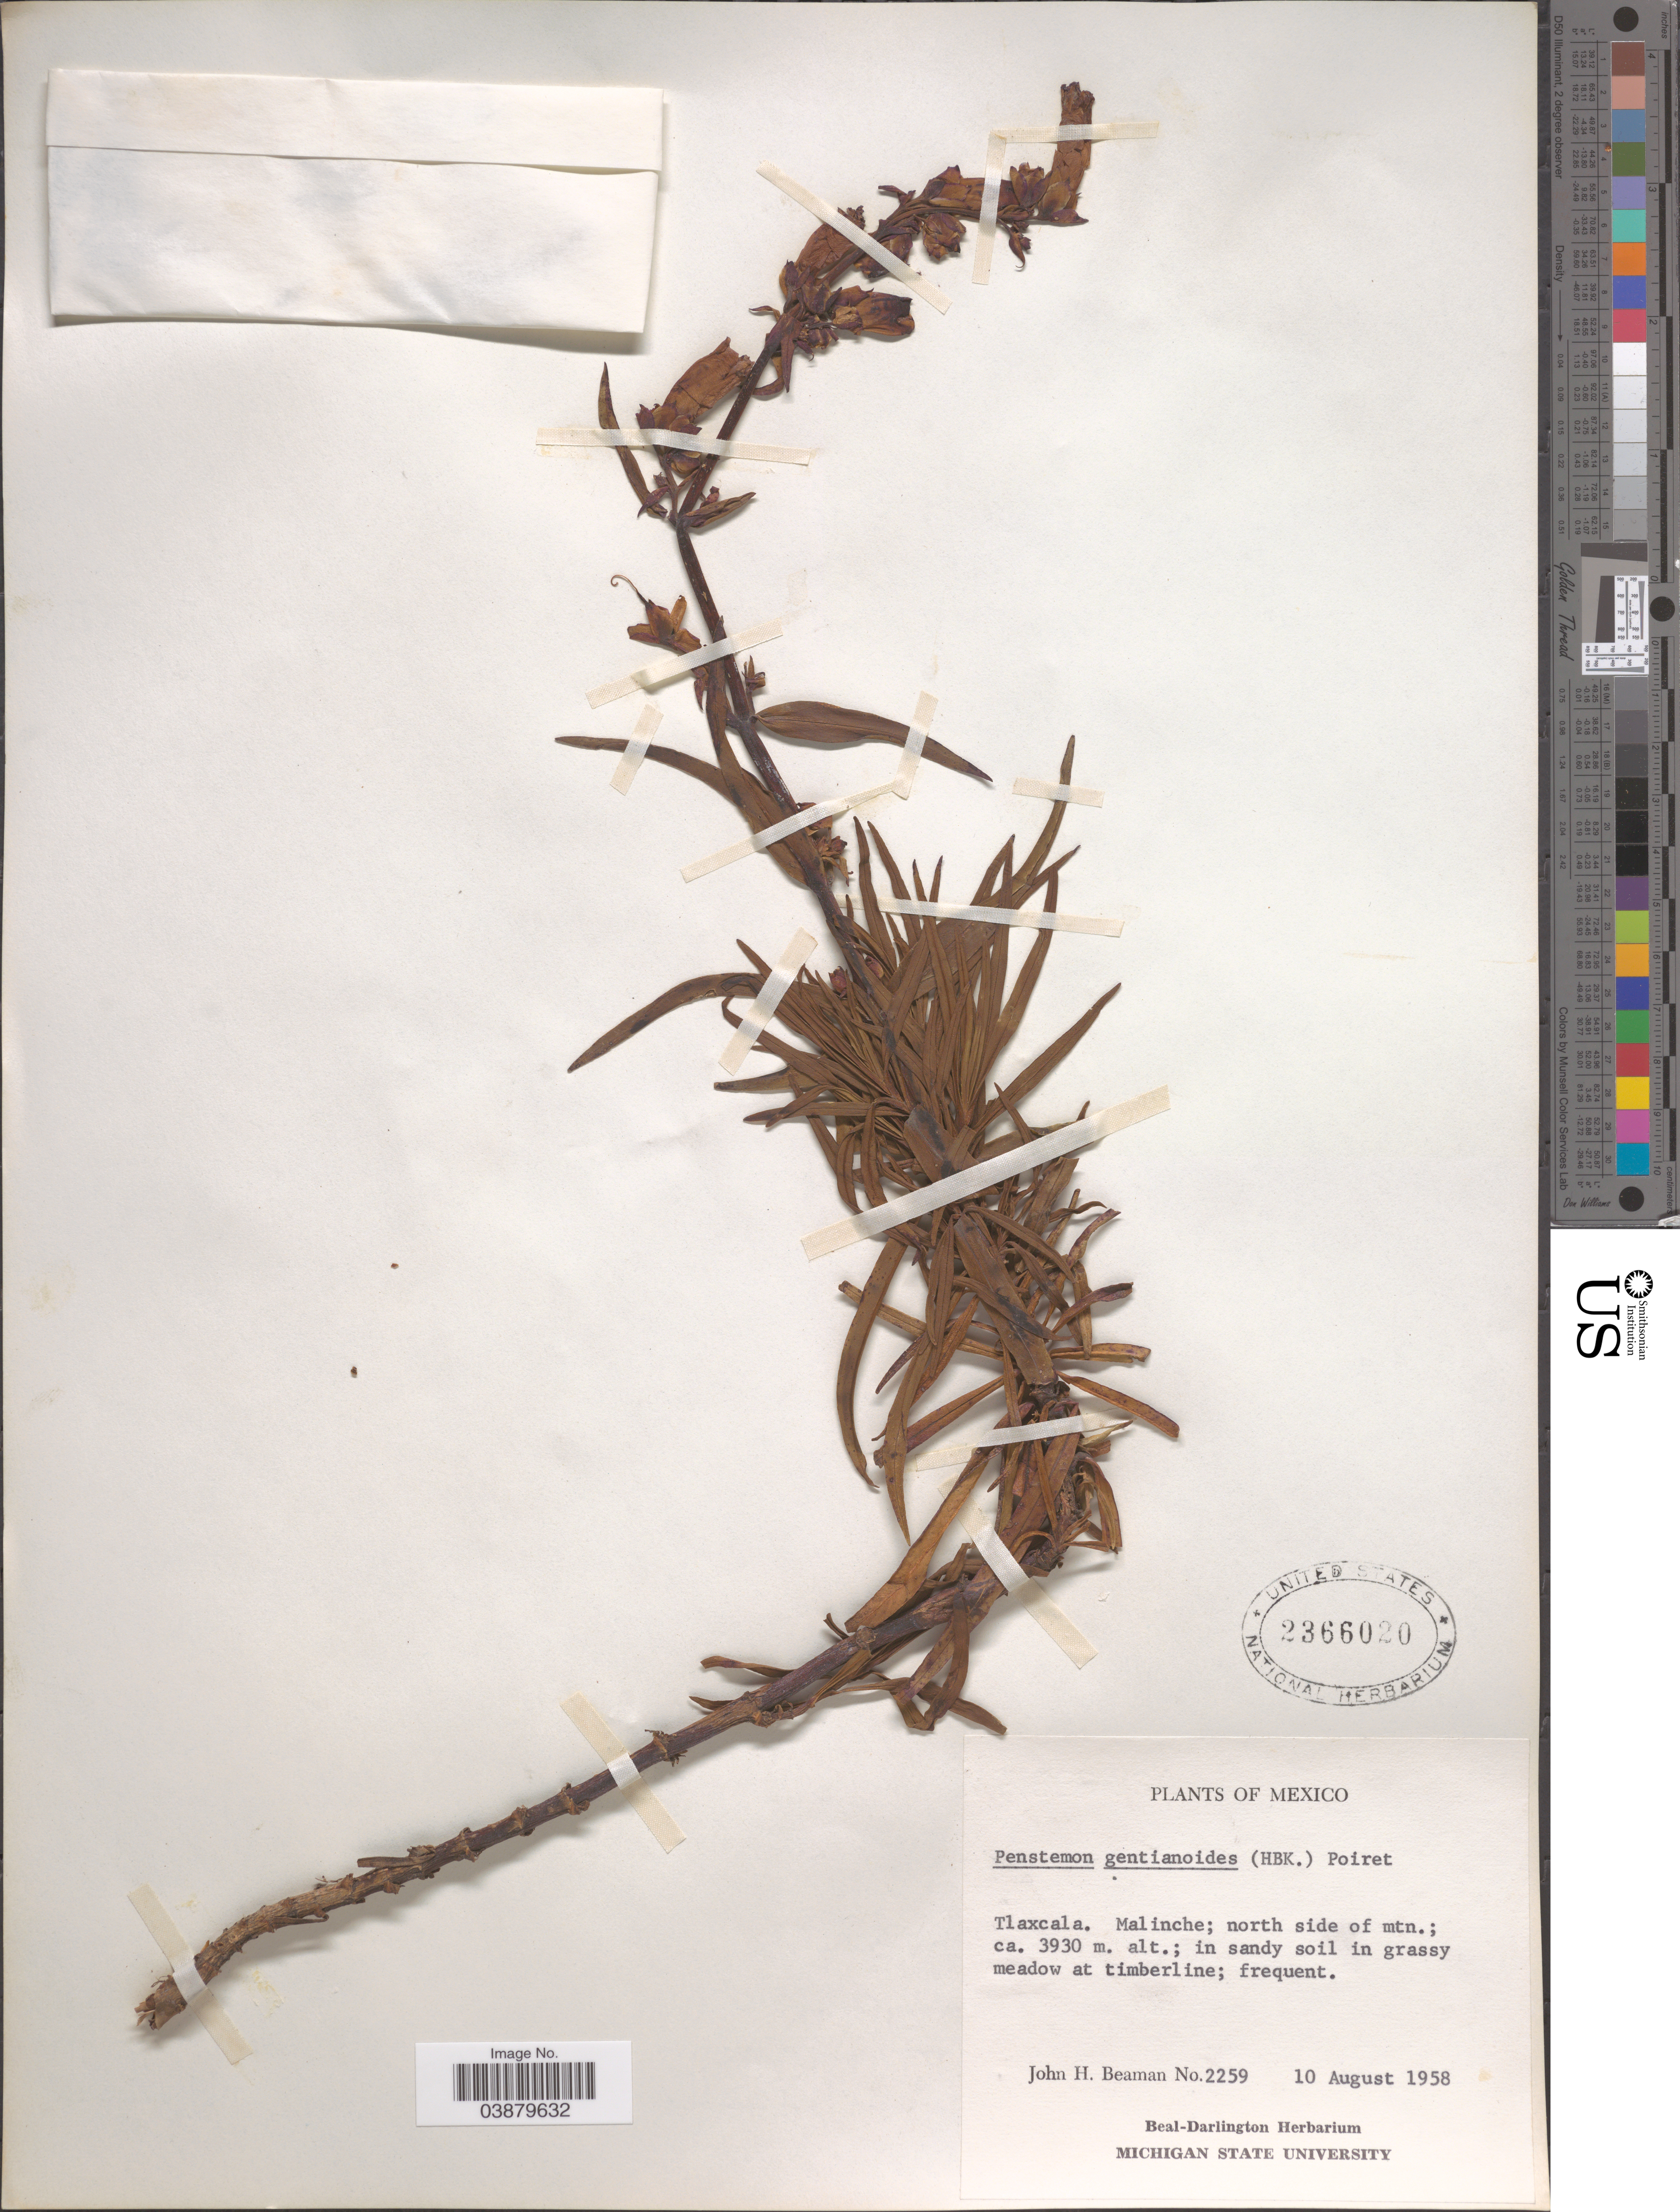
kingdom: Plantae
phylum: Tracheophyta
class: Magnoliopsida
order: Lamiales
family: Plantaginaceae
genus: Penstemon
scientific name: Penstemon gentianoides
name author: (Kunth) Poir.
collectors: J. H. Beaman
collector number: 2259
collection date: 1958-08-10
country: Mexico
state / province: Tlaxcala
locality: Malinche; north side of mtn.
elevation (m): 3930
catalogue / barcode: US 2366020